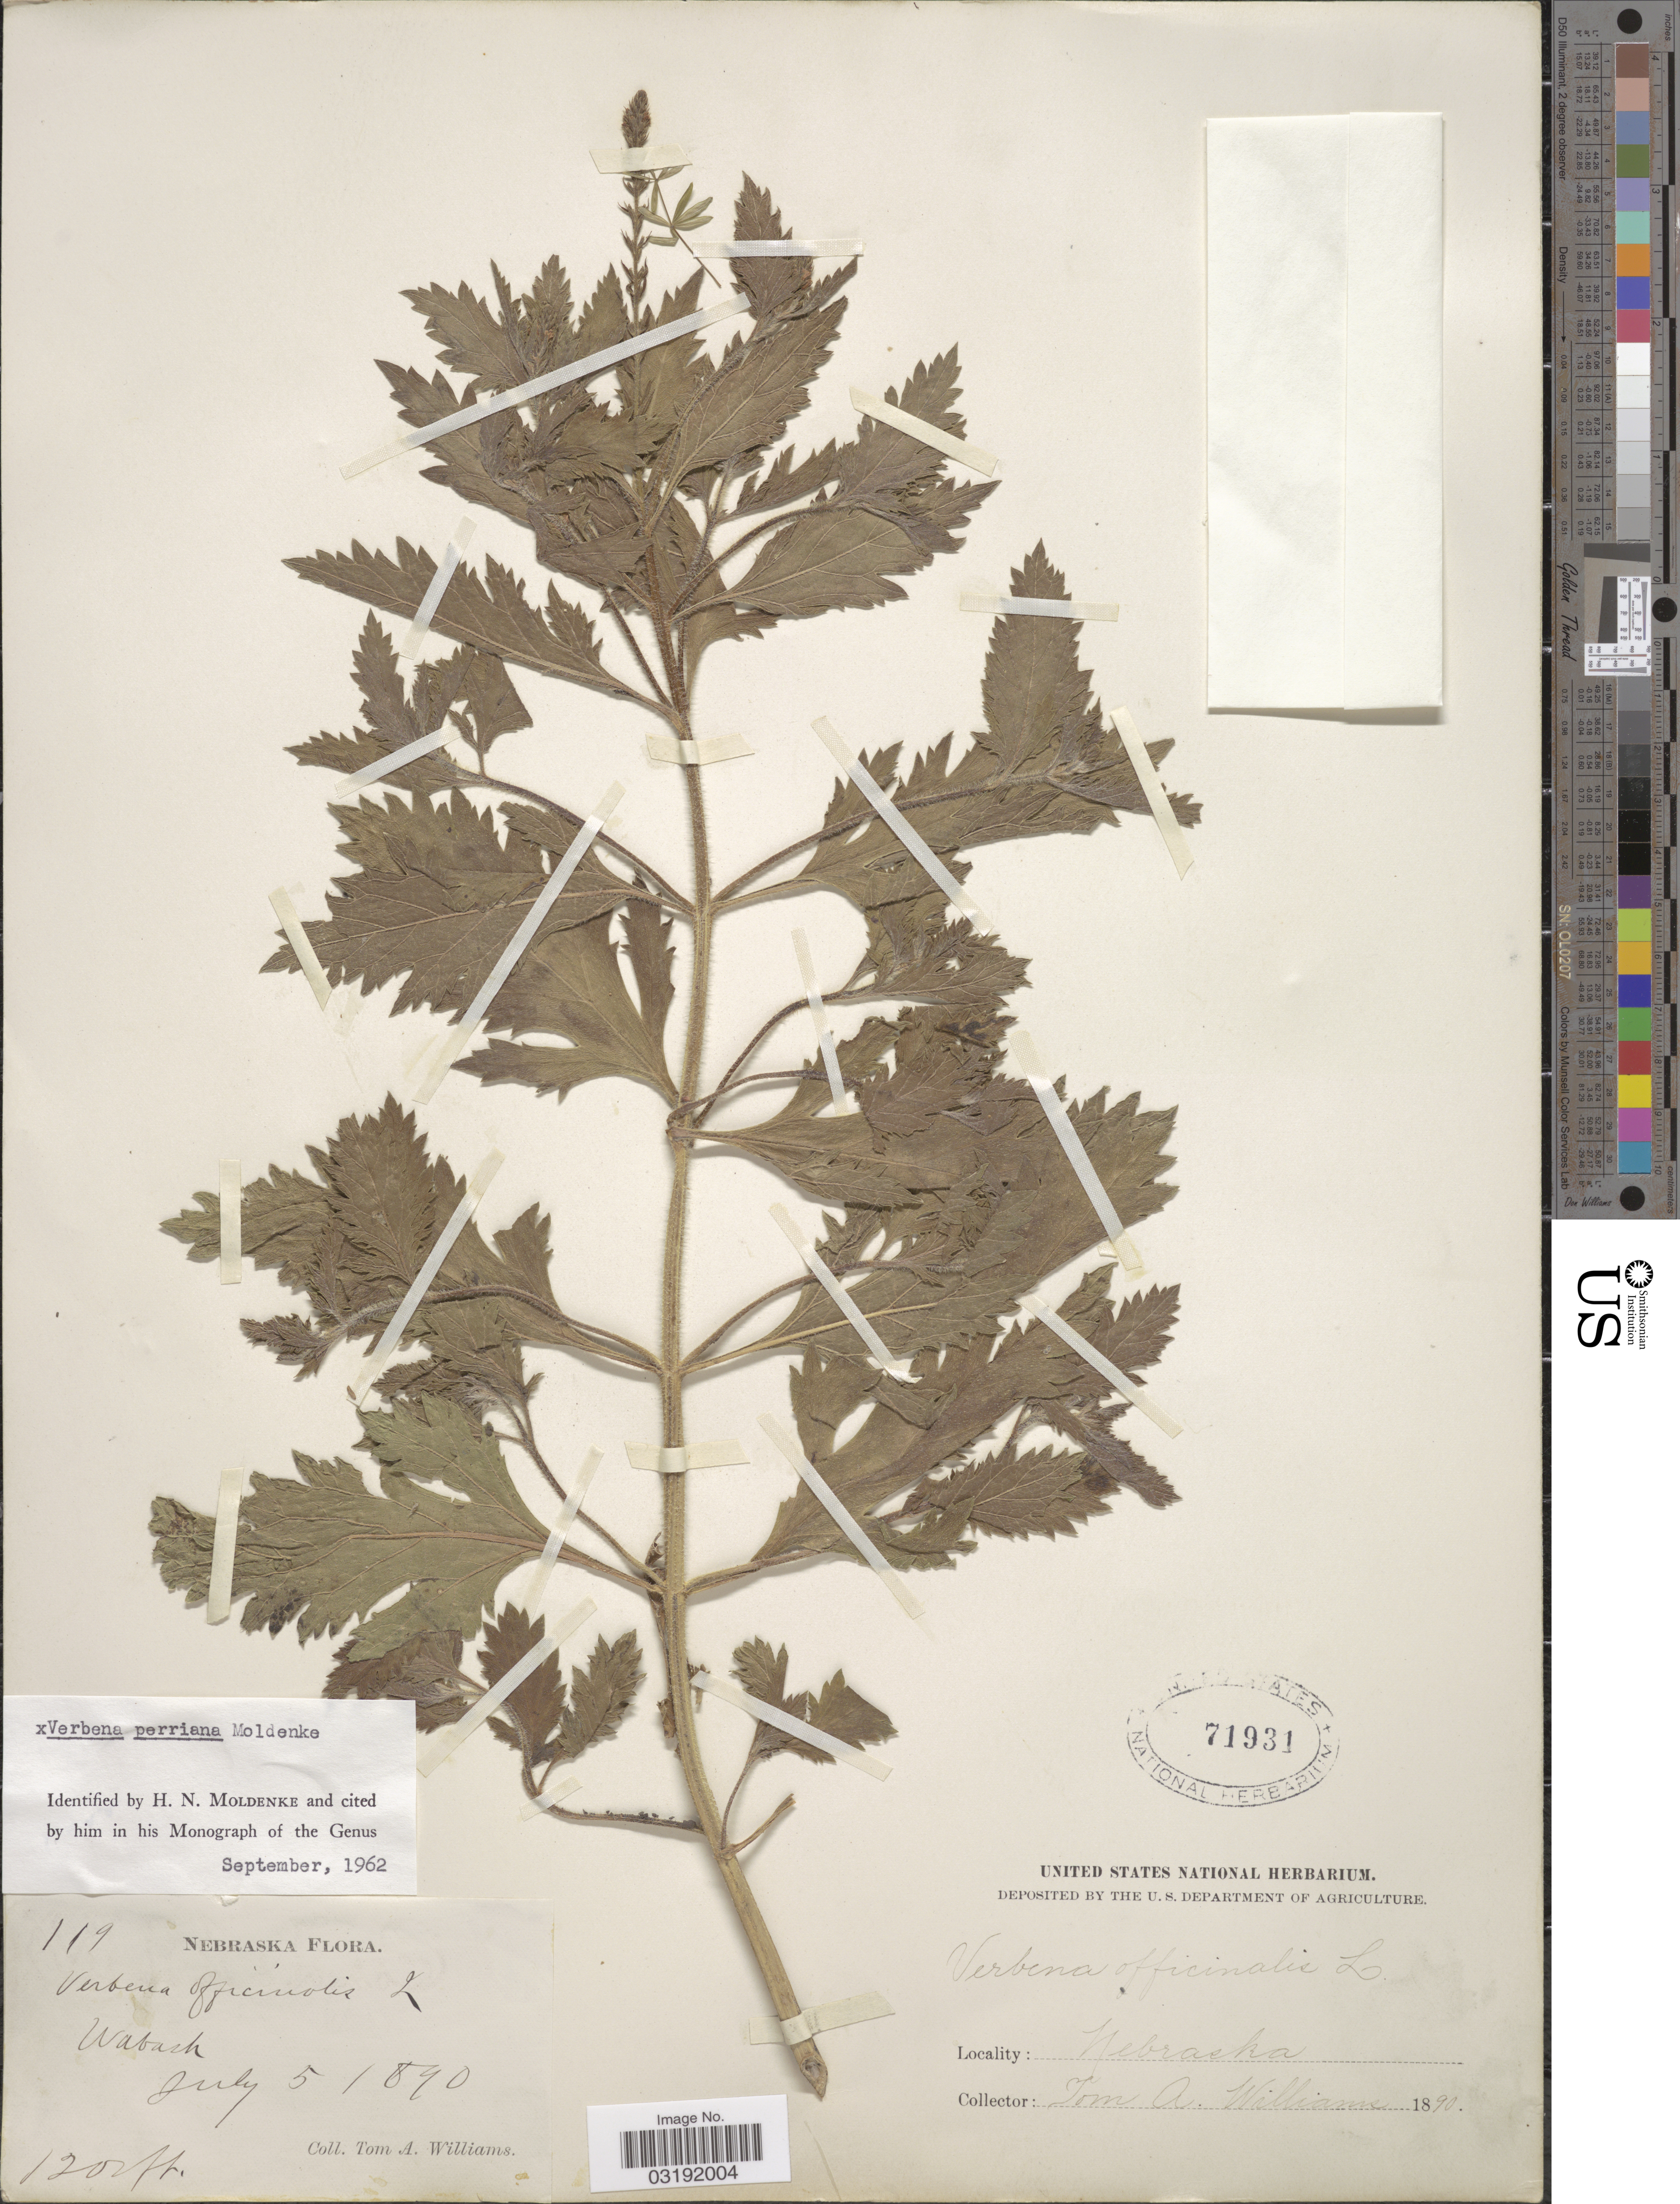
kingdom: Plantae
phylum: Tracheophyta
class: Magnoliopsida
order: Lamiales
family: Verbenaceae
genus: Verbena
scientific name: Verbena perriana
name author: Moldenke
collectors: T. Williams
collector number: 119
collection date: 1890-07-05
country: United States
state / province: Nebraska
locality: Wabash.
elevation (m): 366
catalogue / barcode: US 71931